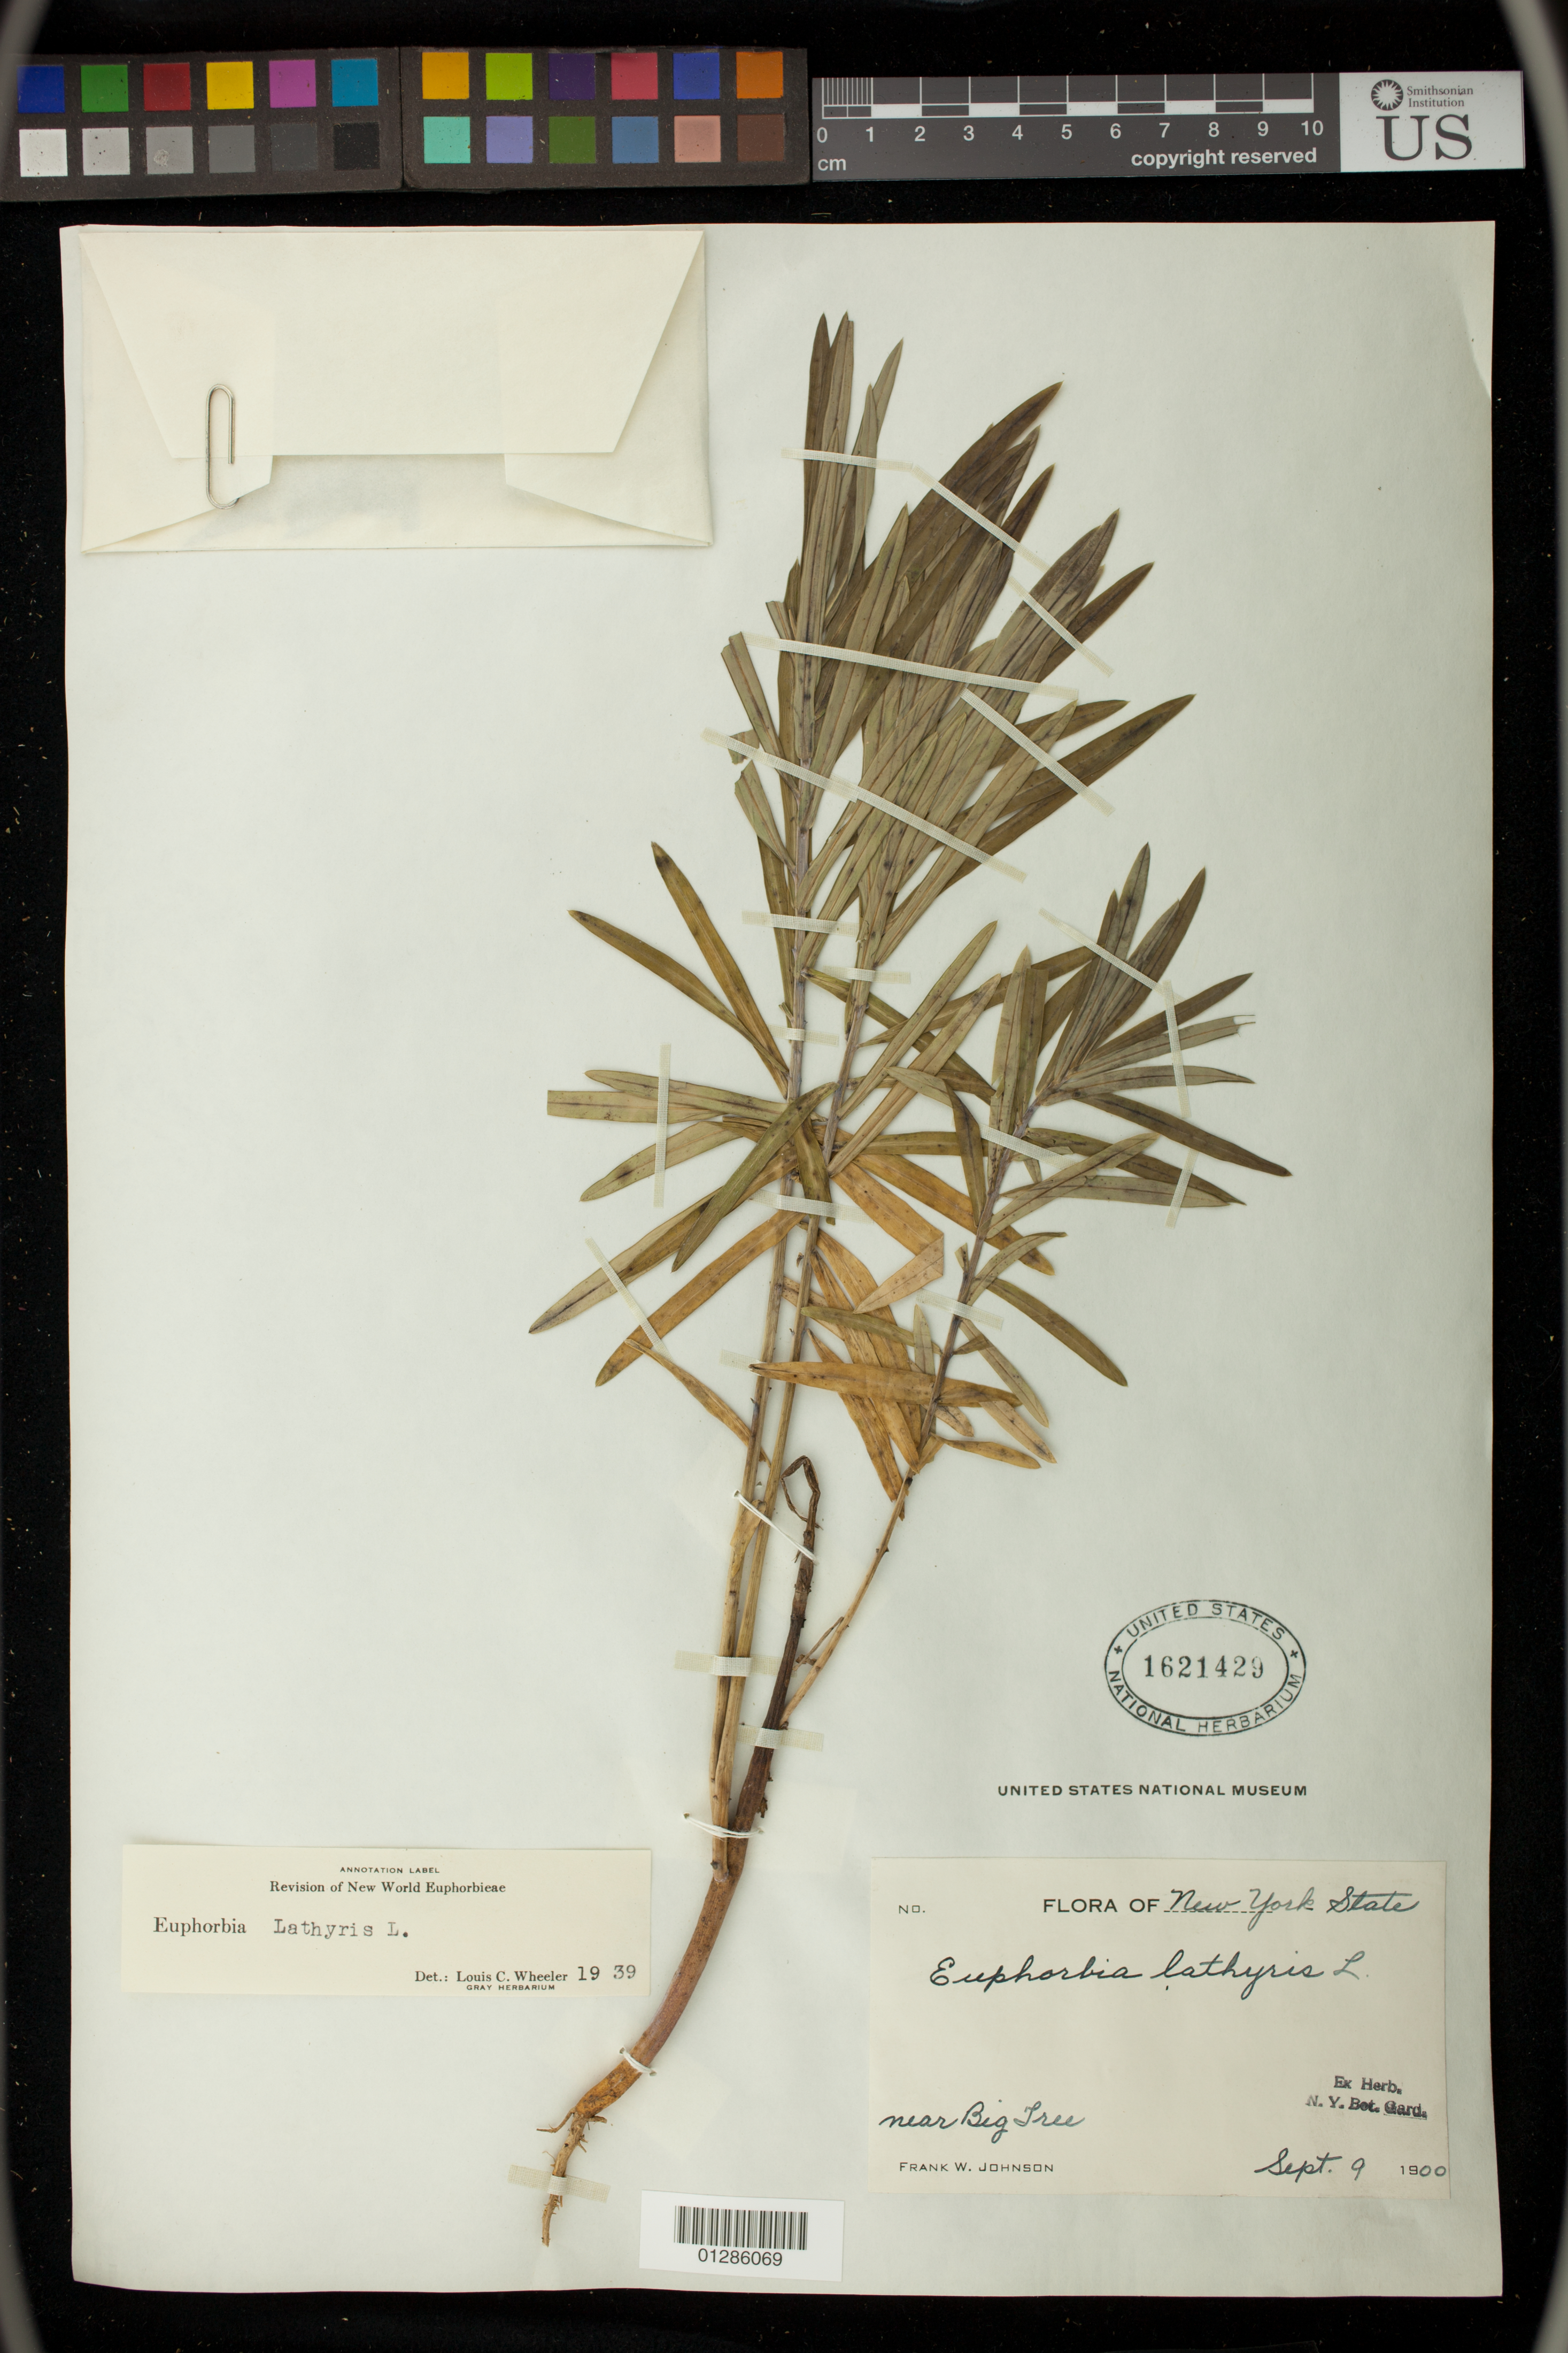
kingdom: Plantae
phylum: Tracheophyta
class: Magnoliopsida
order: Malpighiales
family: Euphorbiaceae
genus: Euphorbia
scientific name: Euphorbia lathyris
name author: L.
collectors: F. W. Johnson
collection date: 1900-09-09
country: United States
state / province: New York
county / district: Erie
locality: Near Big Tree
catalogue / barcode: US 1621429